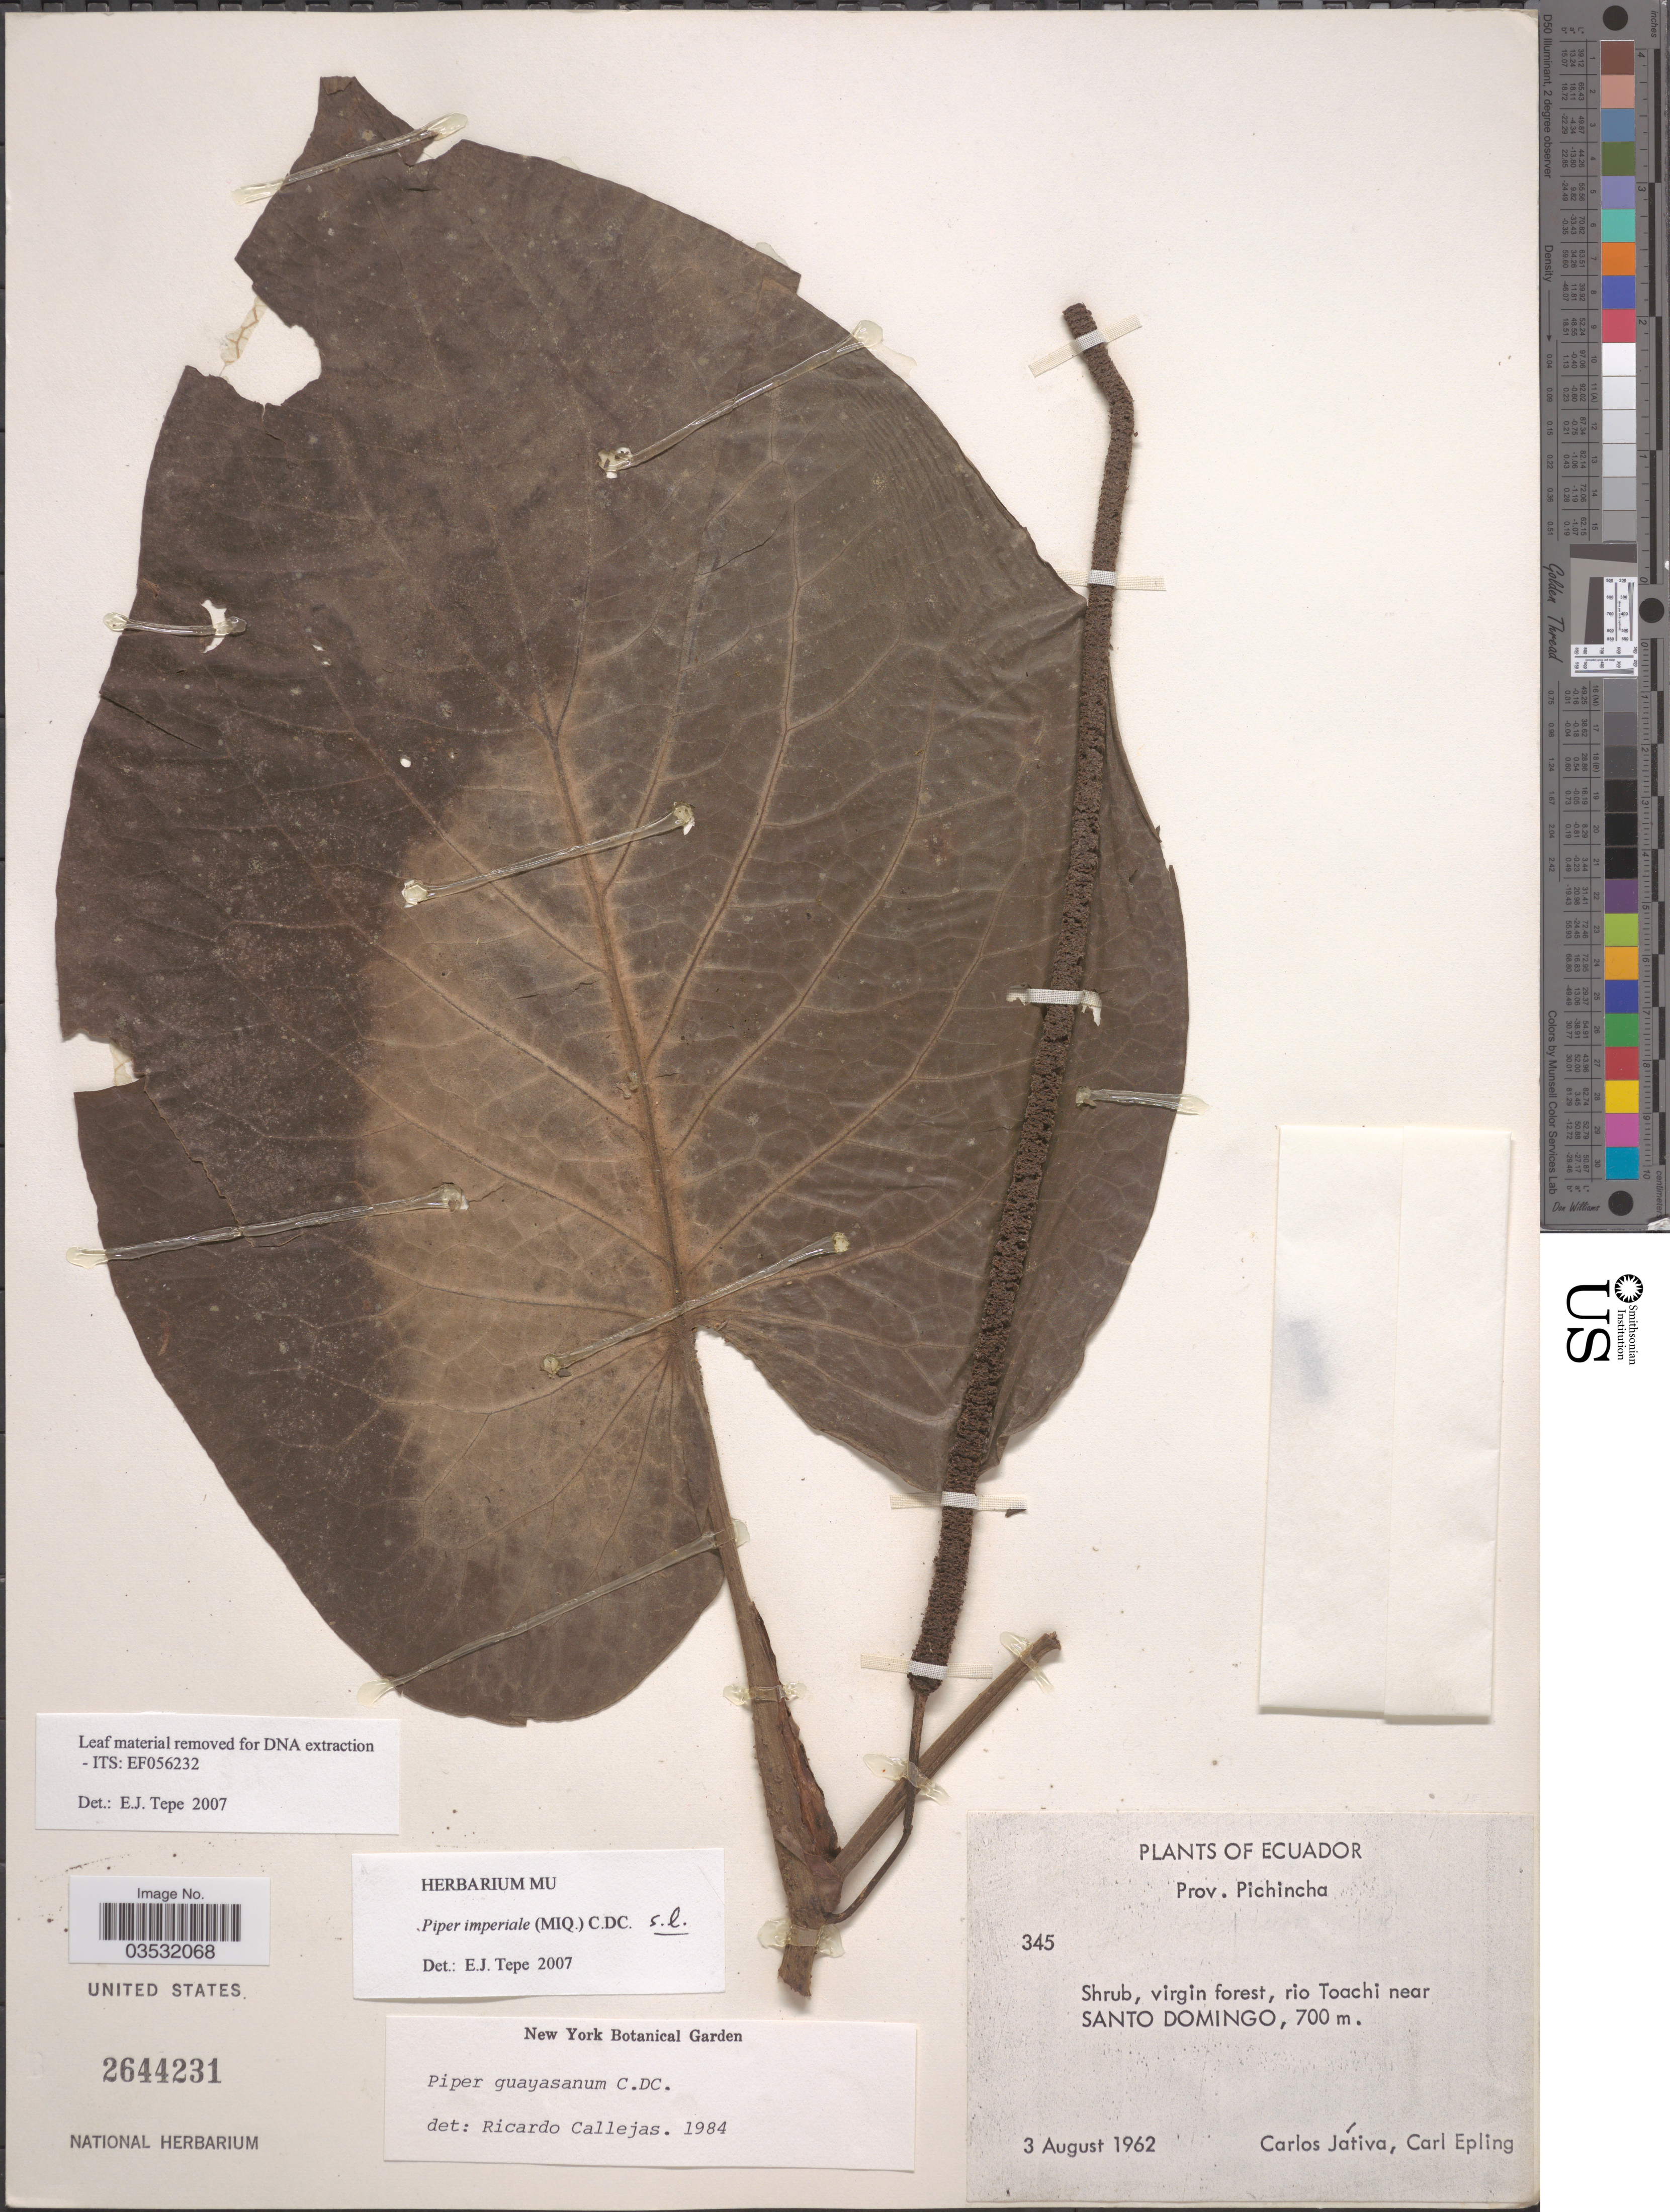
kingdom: Plantae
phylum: Tracheophyta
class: Magnoliopsida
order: Piperales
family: Piperaceae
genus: Piper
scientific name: Piper imperiale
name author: (Miq.) C. DC.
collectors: C. D. Játiva & C. C. Epling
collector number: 345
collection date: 1962-08-03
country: Ecuador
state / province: Pichincha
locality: Rio Toachi near Santo Domingo.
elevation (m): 700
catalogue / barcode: US 2644231